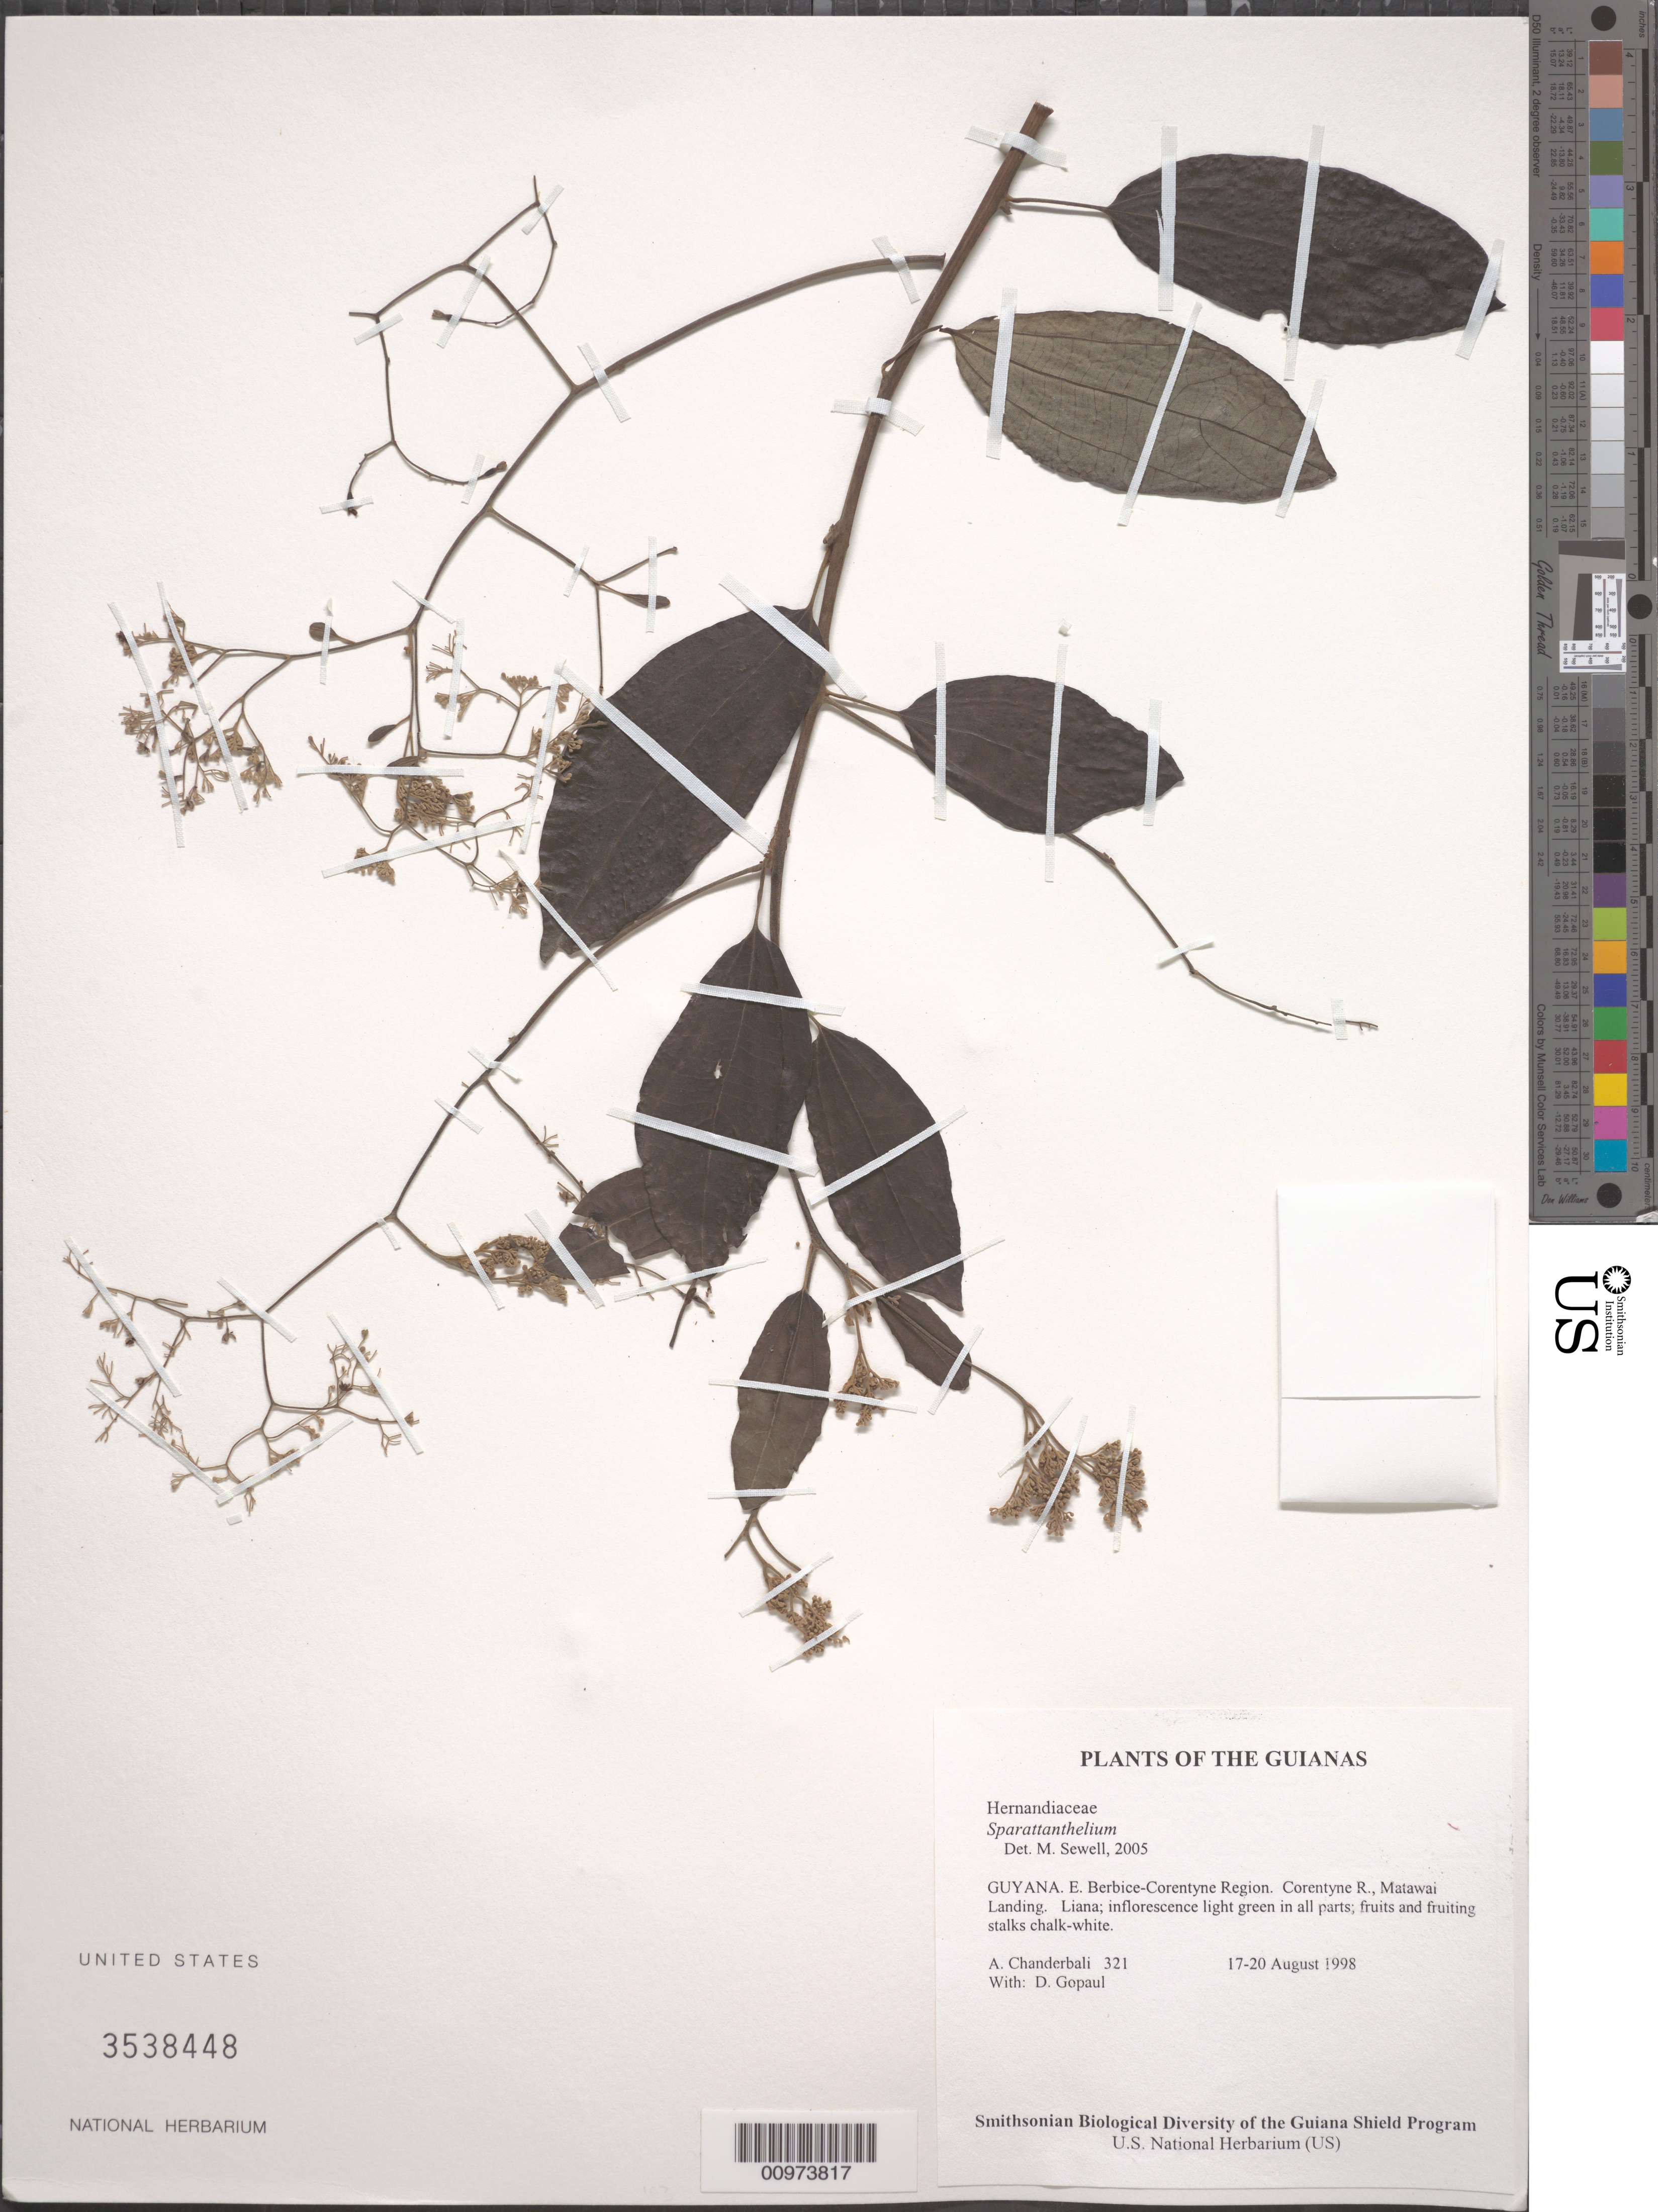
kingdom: Plantae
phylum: Tracheophyta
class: Magnoliopsida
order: Laurales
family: Hernandiaceae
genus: Sparattanthelium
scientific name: Sparattanthelium sp.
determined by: Sewell, M.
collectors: A. S. Chanderbali & D. Gopaul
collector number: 321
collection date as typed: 17-20 August 1998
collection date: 1998-08-17/1998-08-20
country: Guyana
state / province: E. Berbice-Corentyne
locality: Corentyne R., Matawai Landing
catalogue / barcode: US 3538448